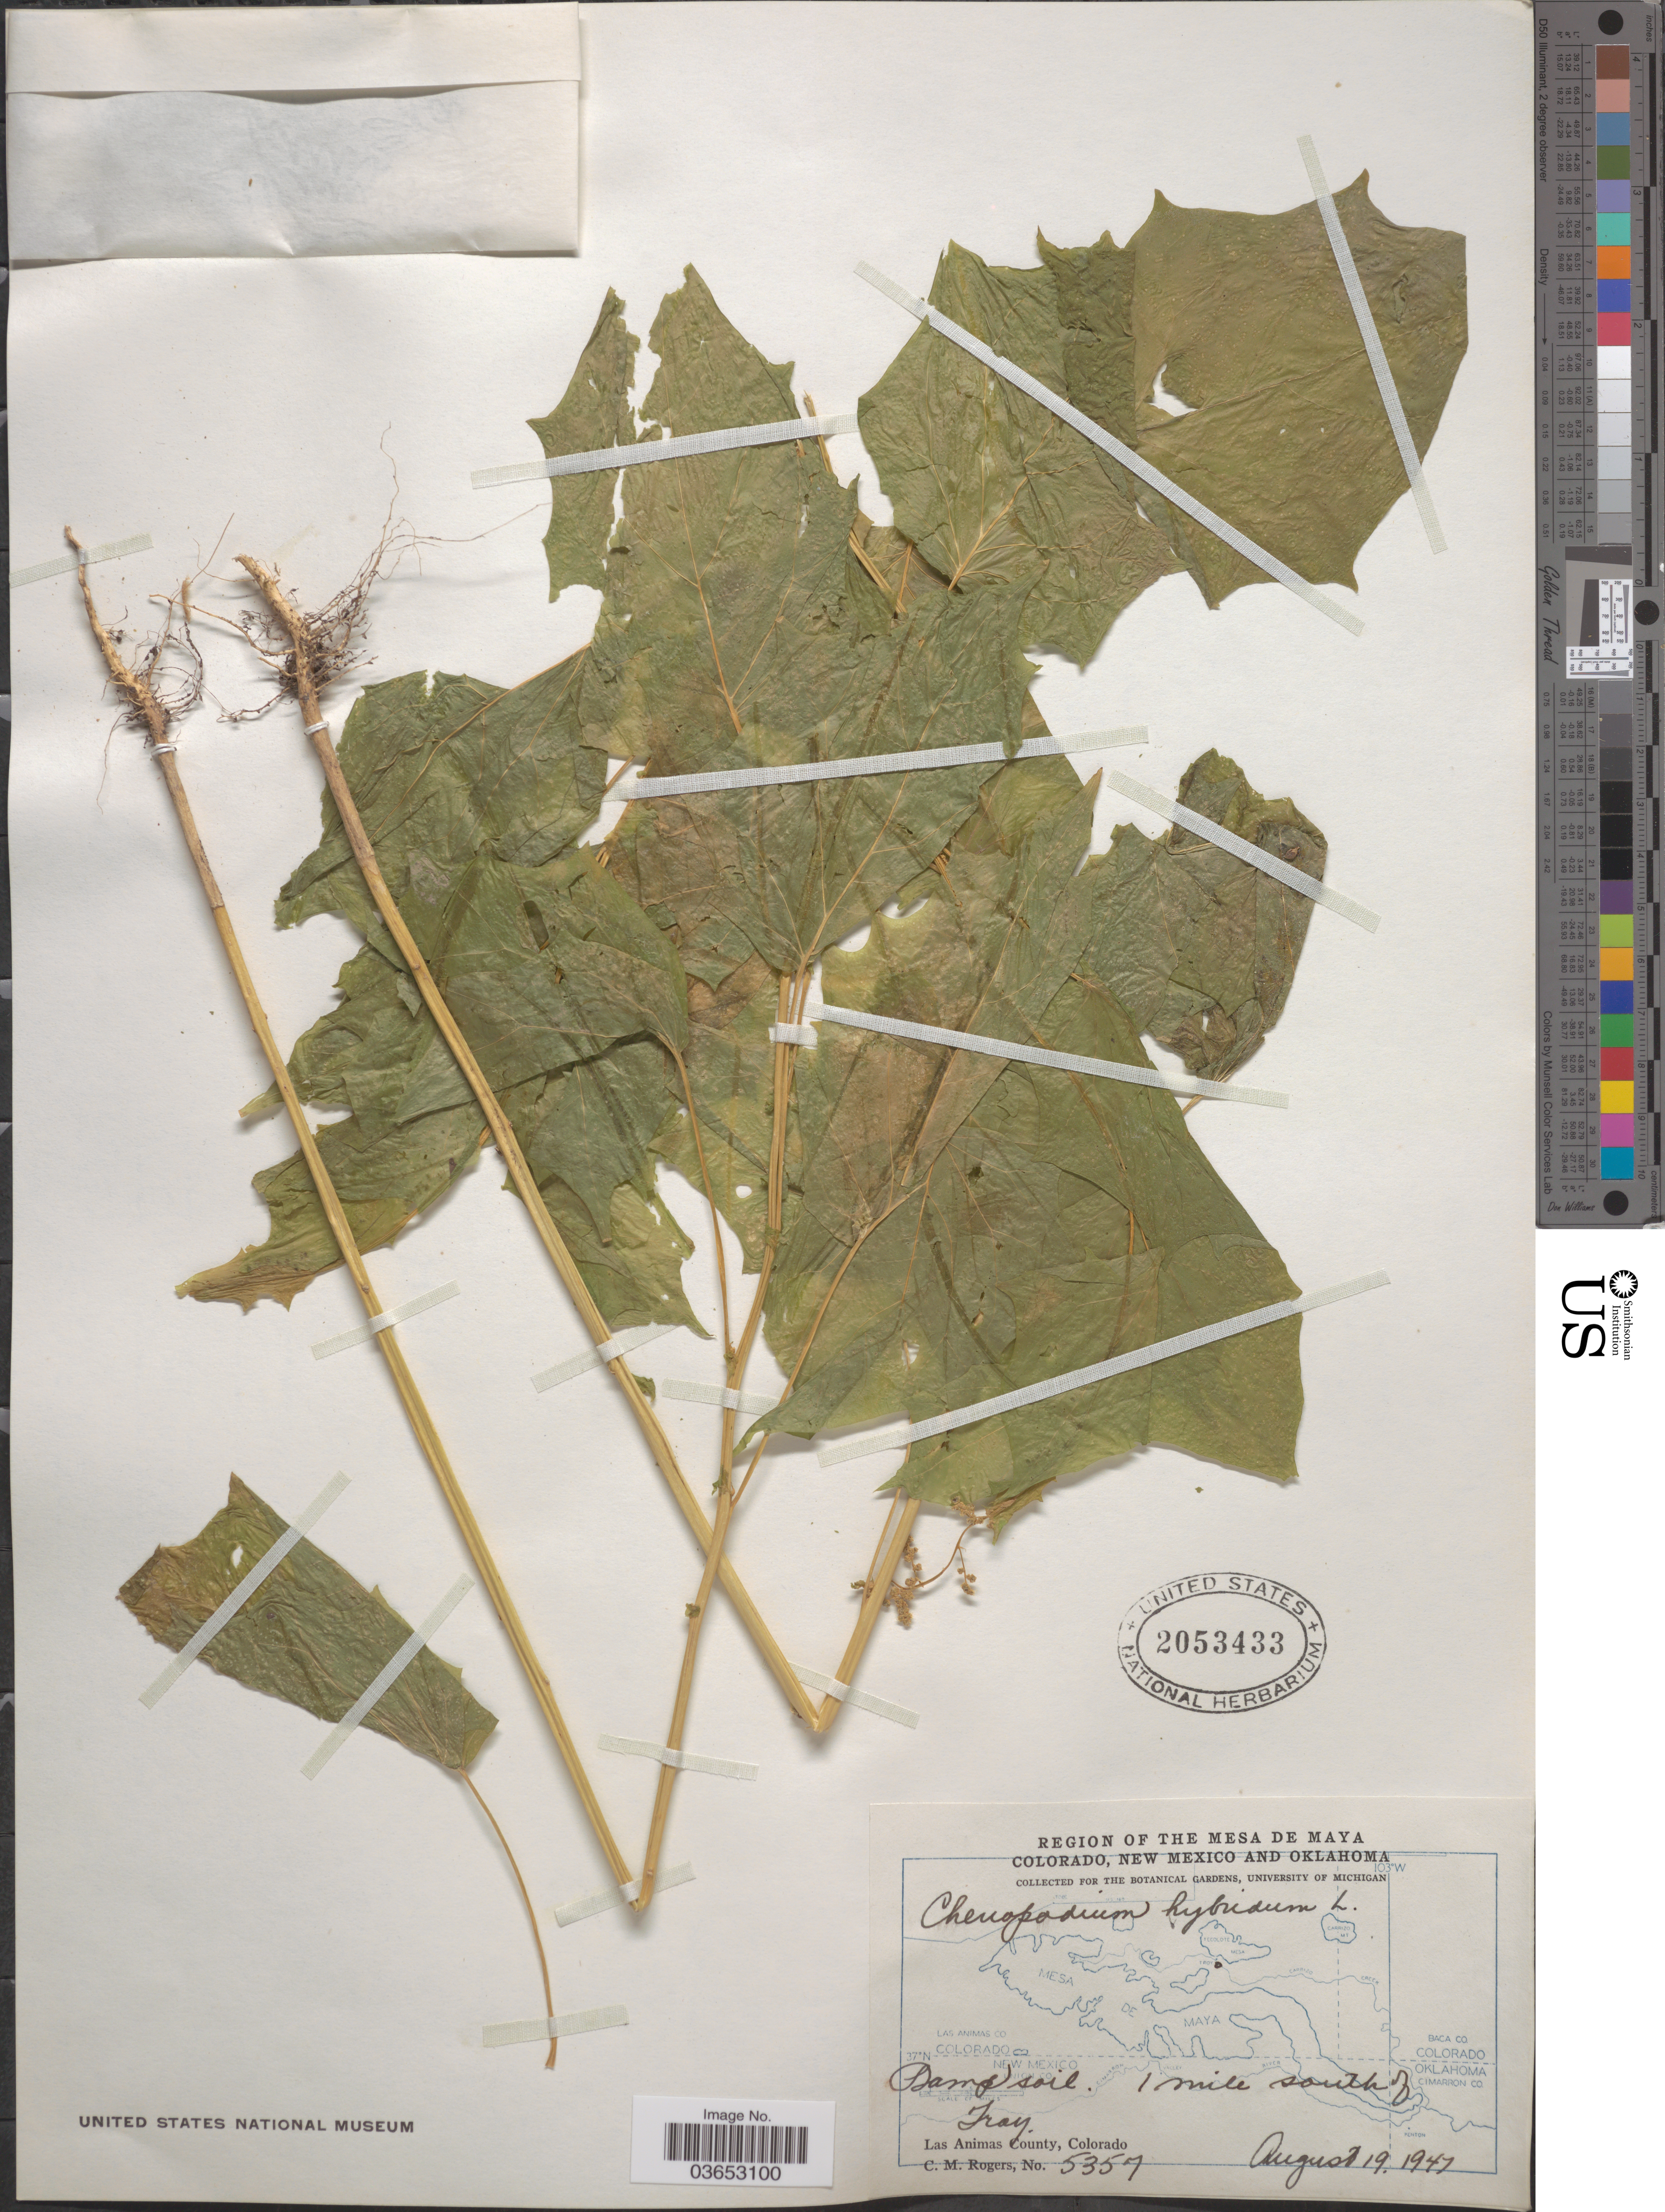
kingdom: Plantae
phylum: Tracheophyta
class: Magnoliopsida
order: Caryophyllales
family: Amaranthaceae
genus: Chenopodium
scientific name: Chenopodium gigantospermum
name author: Aellen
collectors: C. M. Rogers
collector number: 5357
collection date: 1947-08-19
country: United States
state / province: Colorado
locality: Mesa de Maya. 1 mile south of Tray. Las Animas County.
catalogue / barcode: US 2053433